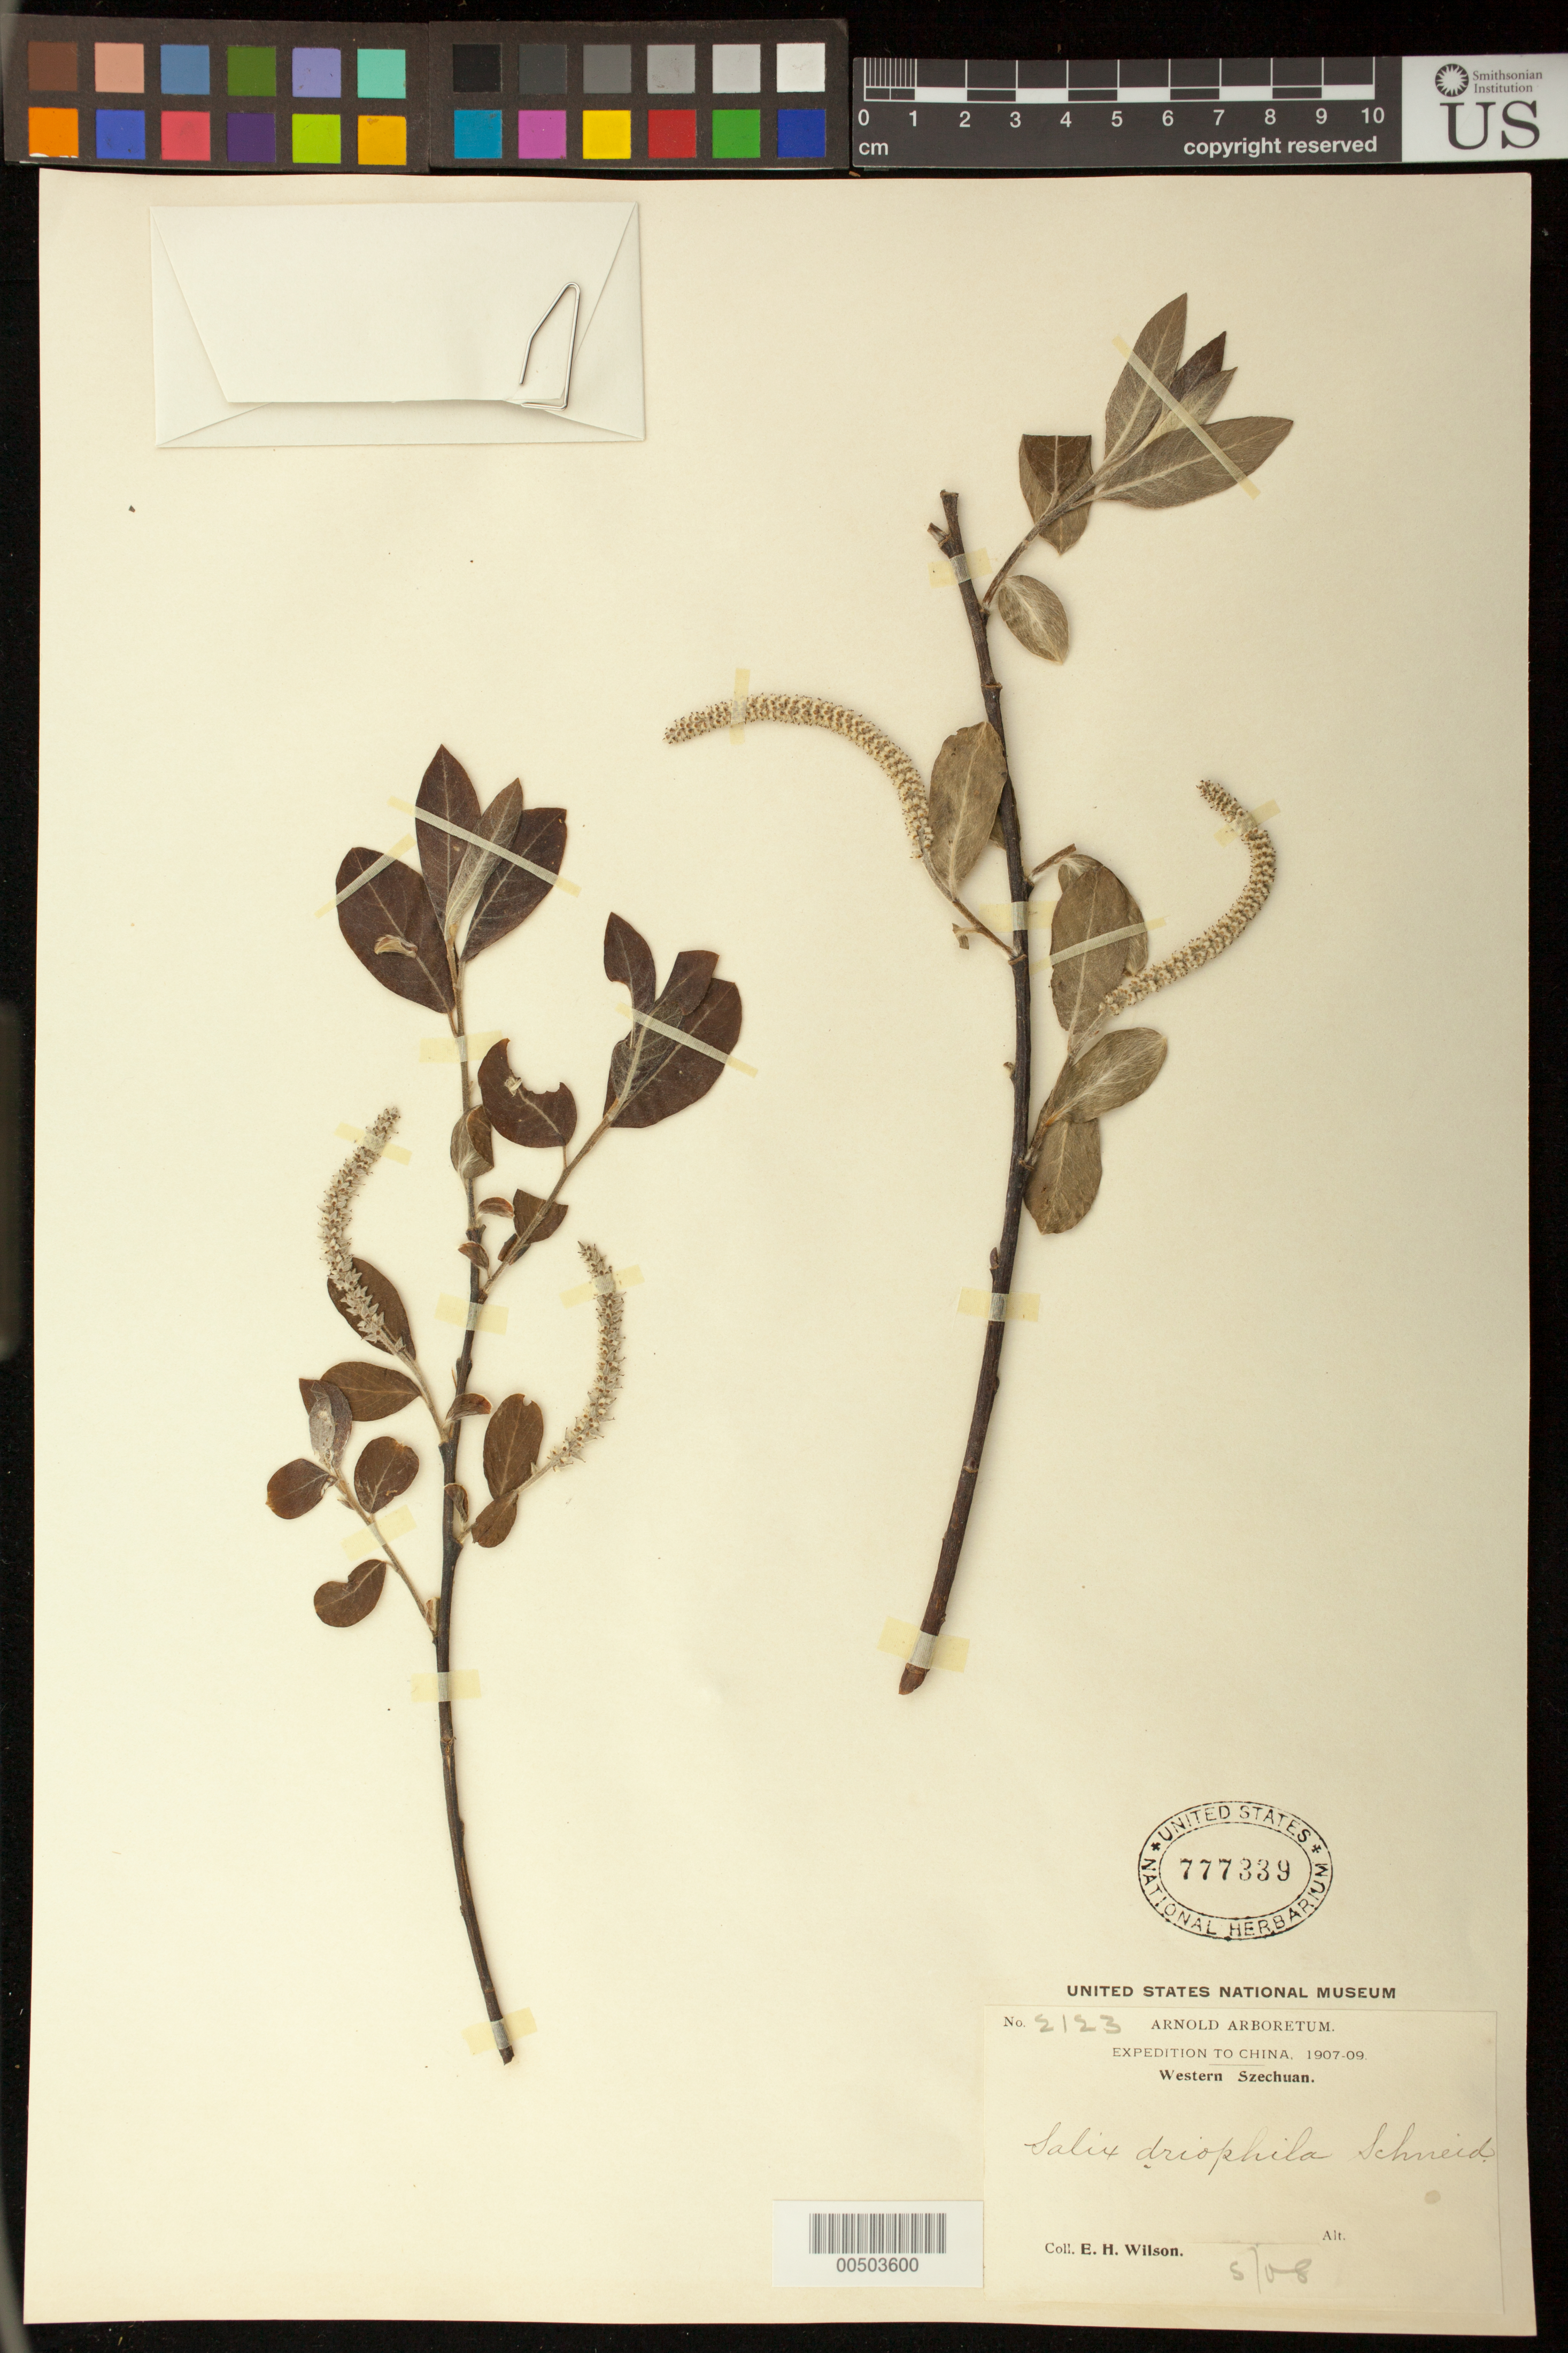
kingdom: Plantae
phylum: Tracheophyta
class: Magnoliopsida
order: Malpighiales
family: Salicaceae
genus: Salix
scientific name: Salix driophila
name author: C.K. Schneid. in Sarg.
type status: Isotype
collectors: E. H. Wilson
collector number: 2123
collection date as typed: May 1908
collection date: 1908-05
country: China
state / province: Sichuan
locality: Western Szechuan.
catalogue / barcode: US 777339